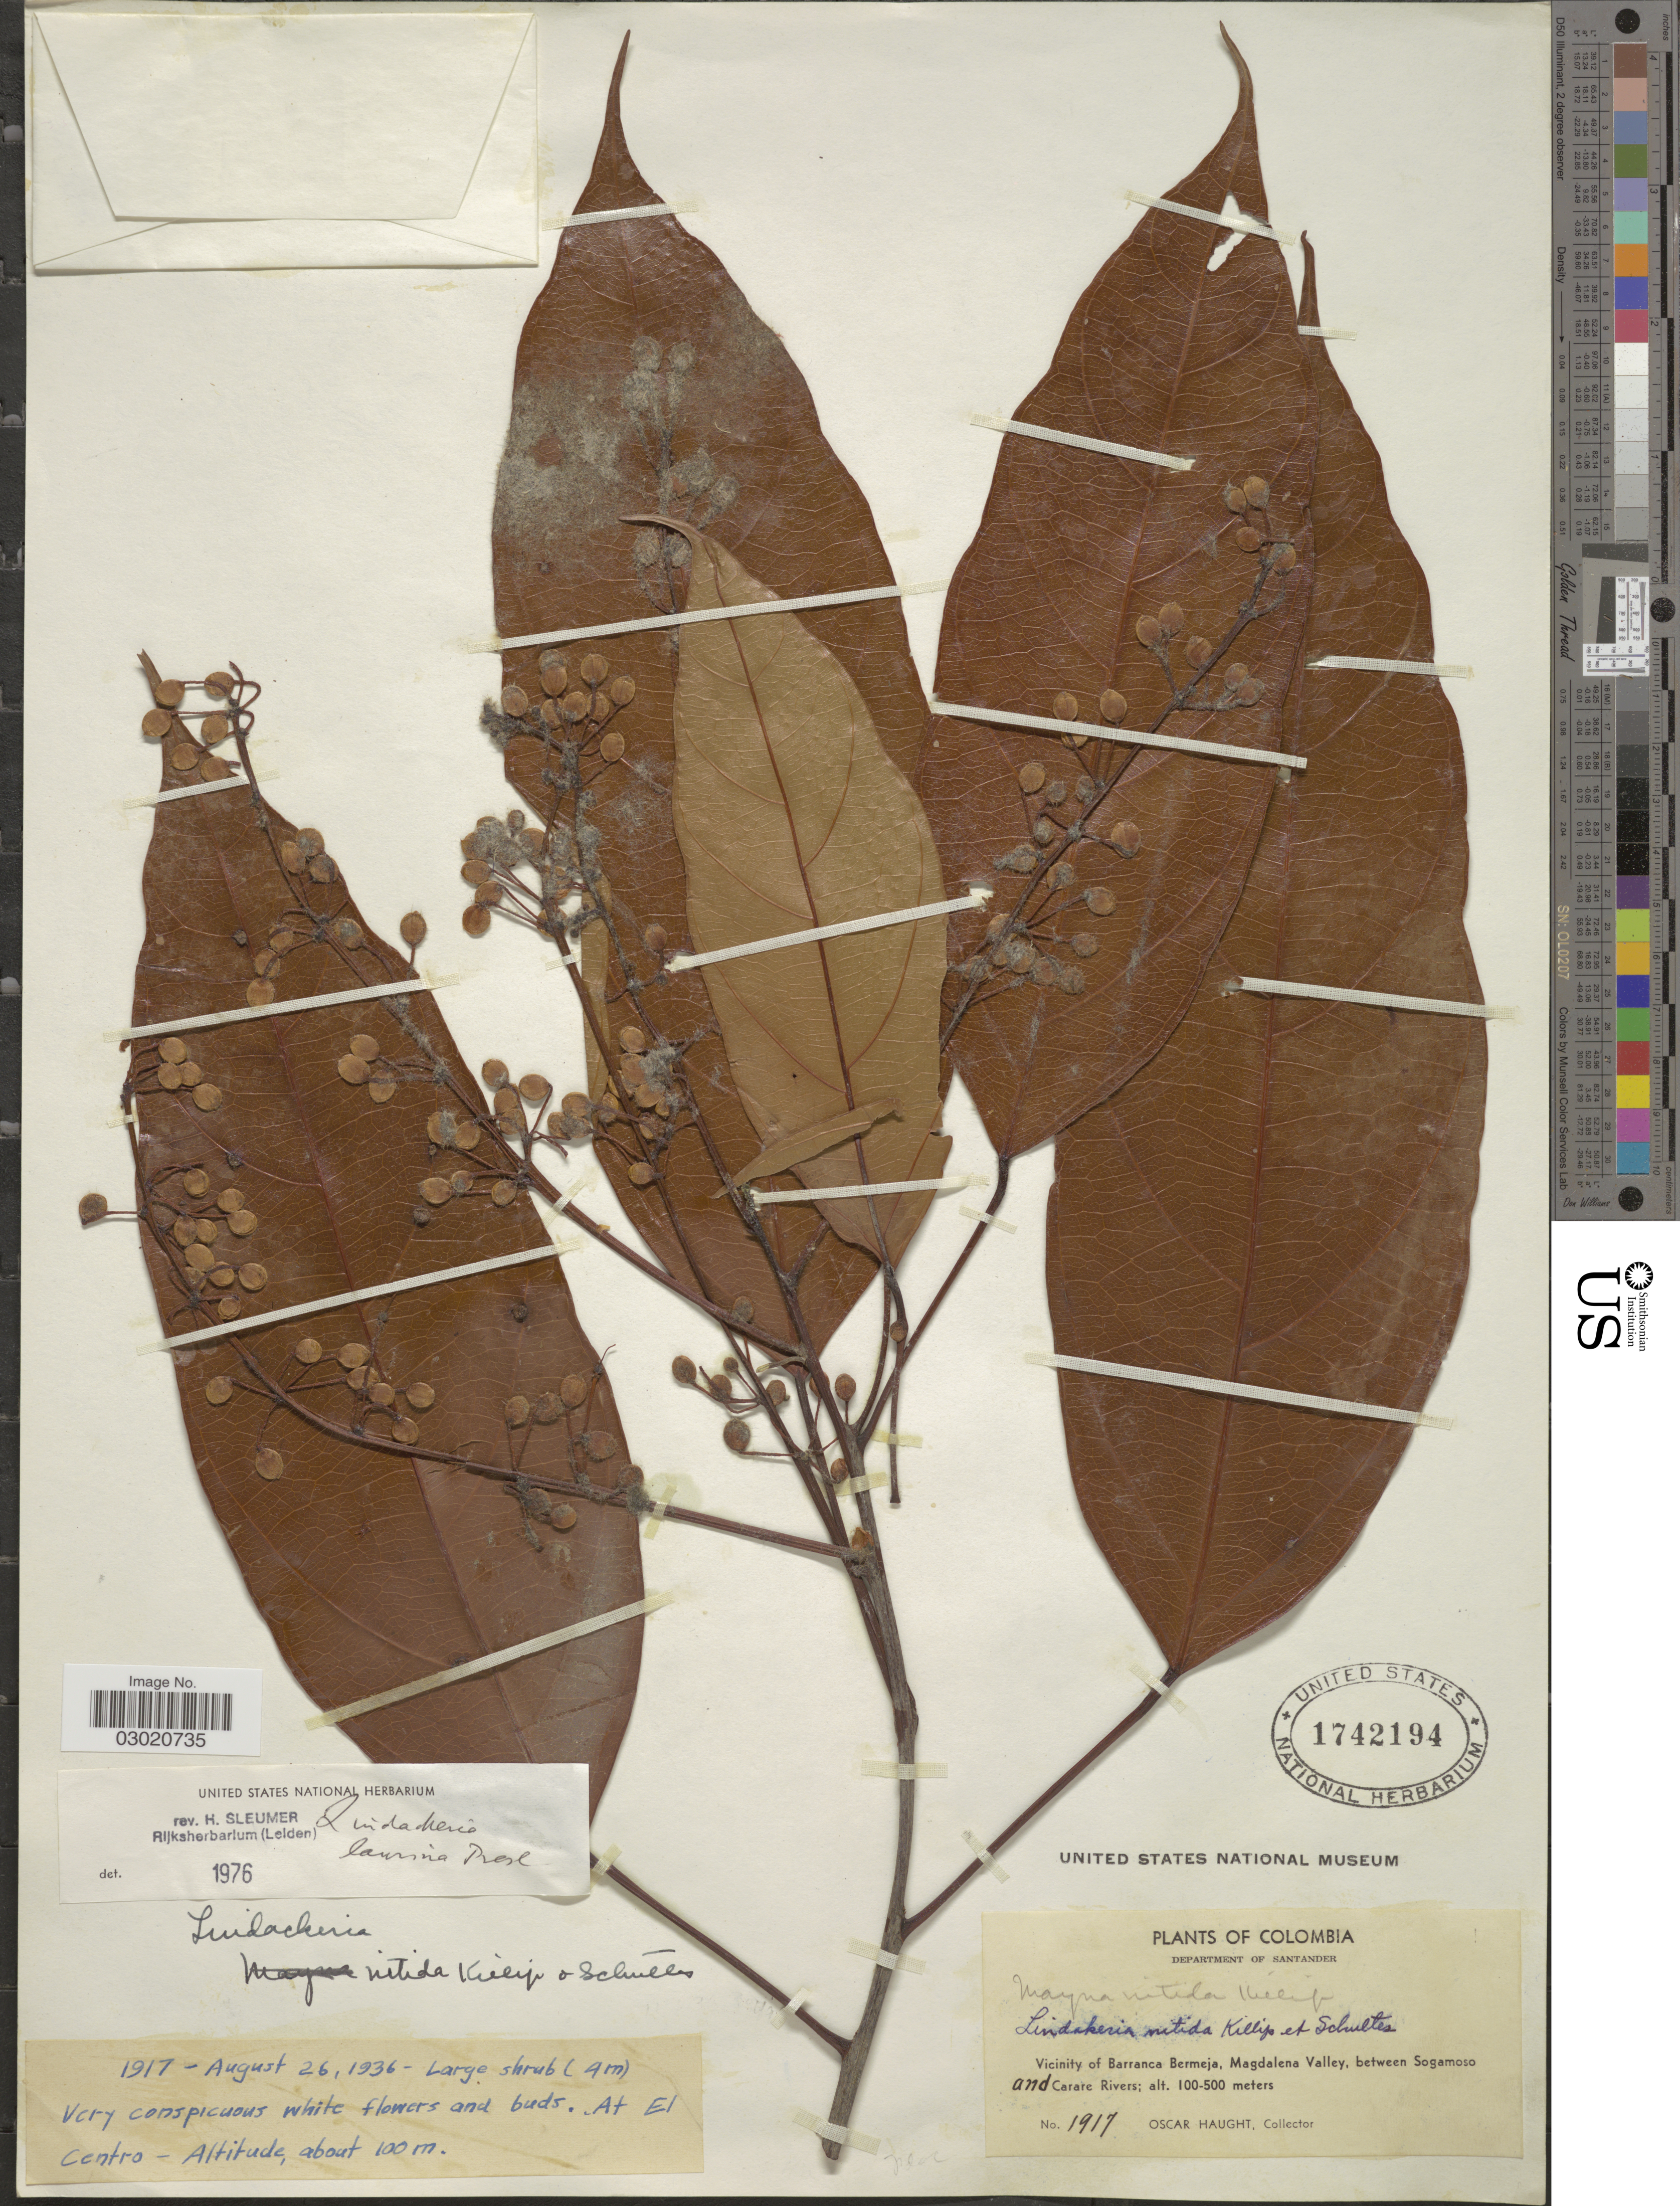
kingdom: Plantae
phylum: Tracheophyta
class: Magnoliopsida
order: Malpighiales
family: Achariaceae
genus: Lindackeria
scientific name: Lindackeria laurina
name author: C. Presl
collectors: O. Haught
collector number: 1917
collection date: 1936-08-26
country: Colombia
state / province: Santander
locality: Department of Santander, Vicinity of Barranca Bermeja, Magdalena Valley, between Sogamoso and Carare Rivers, At El Centro.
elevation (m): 100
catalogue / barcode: US 1742194